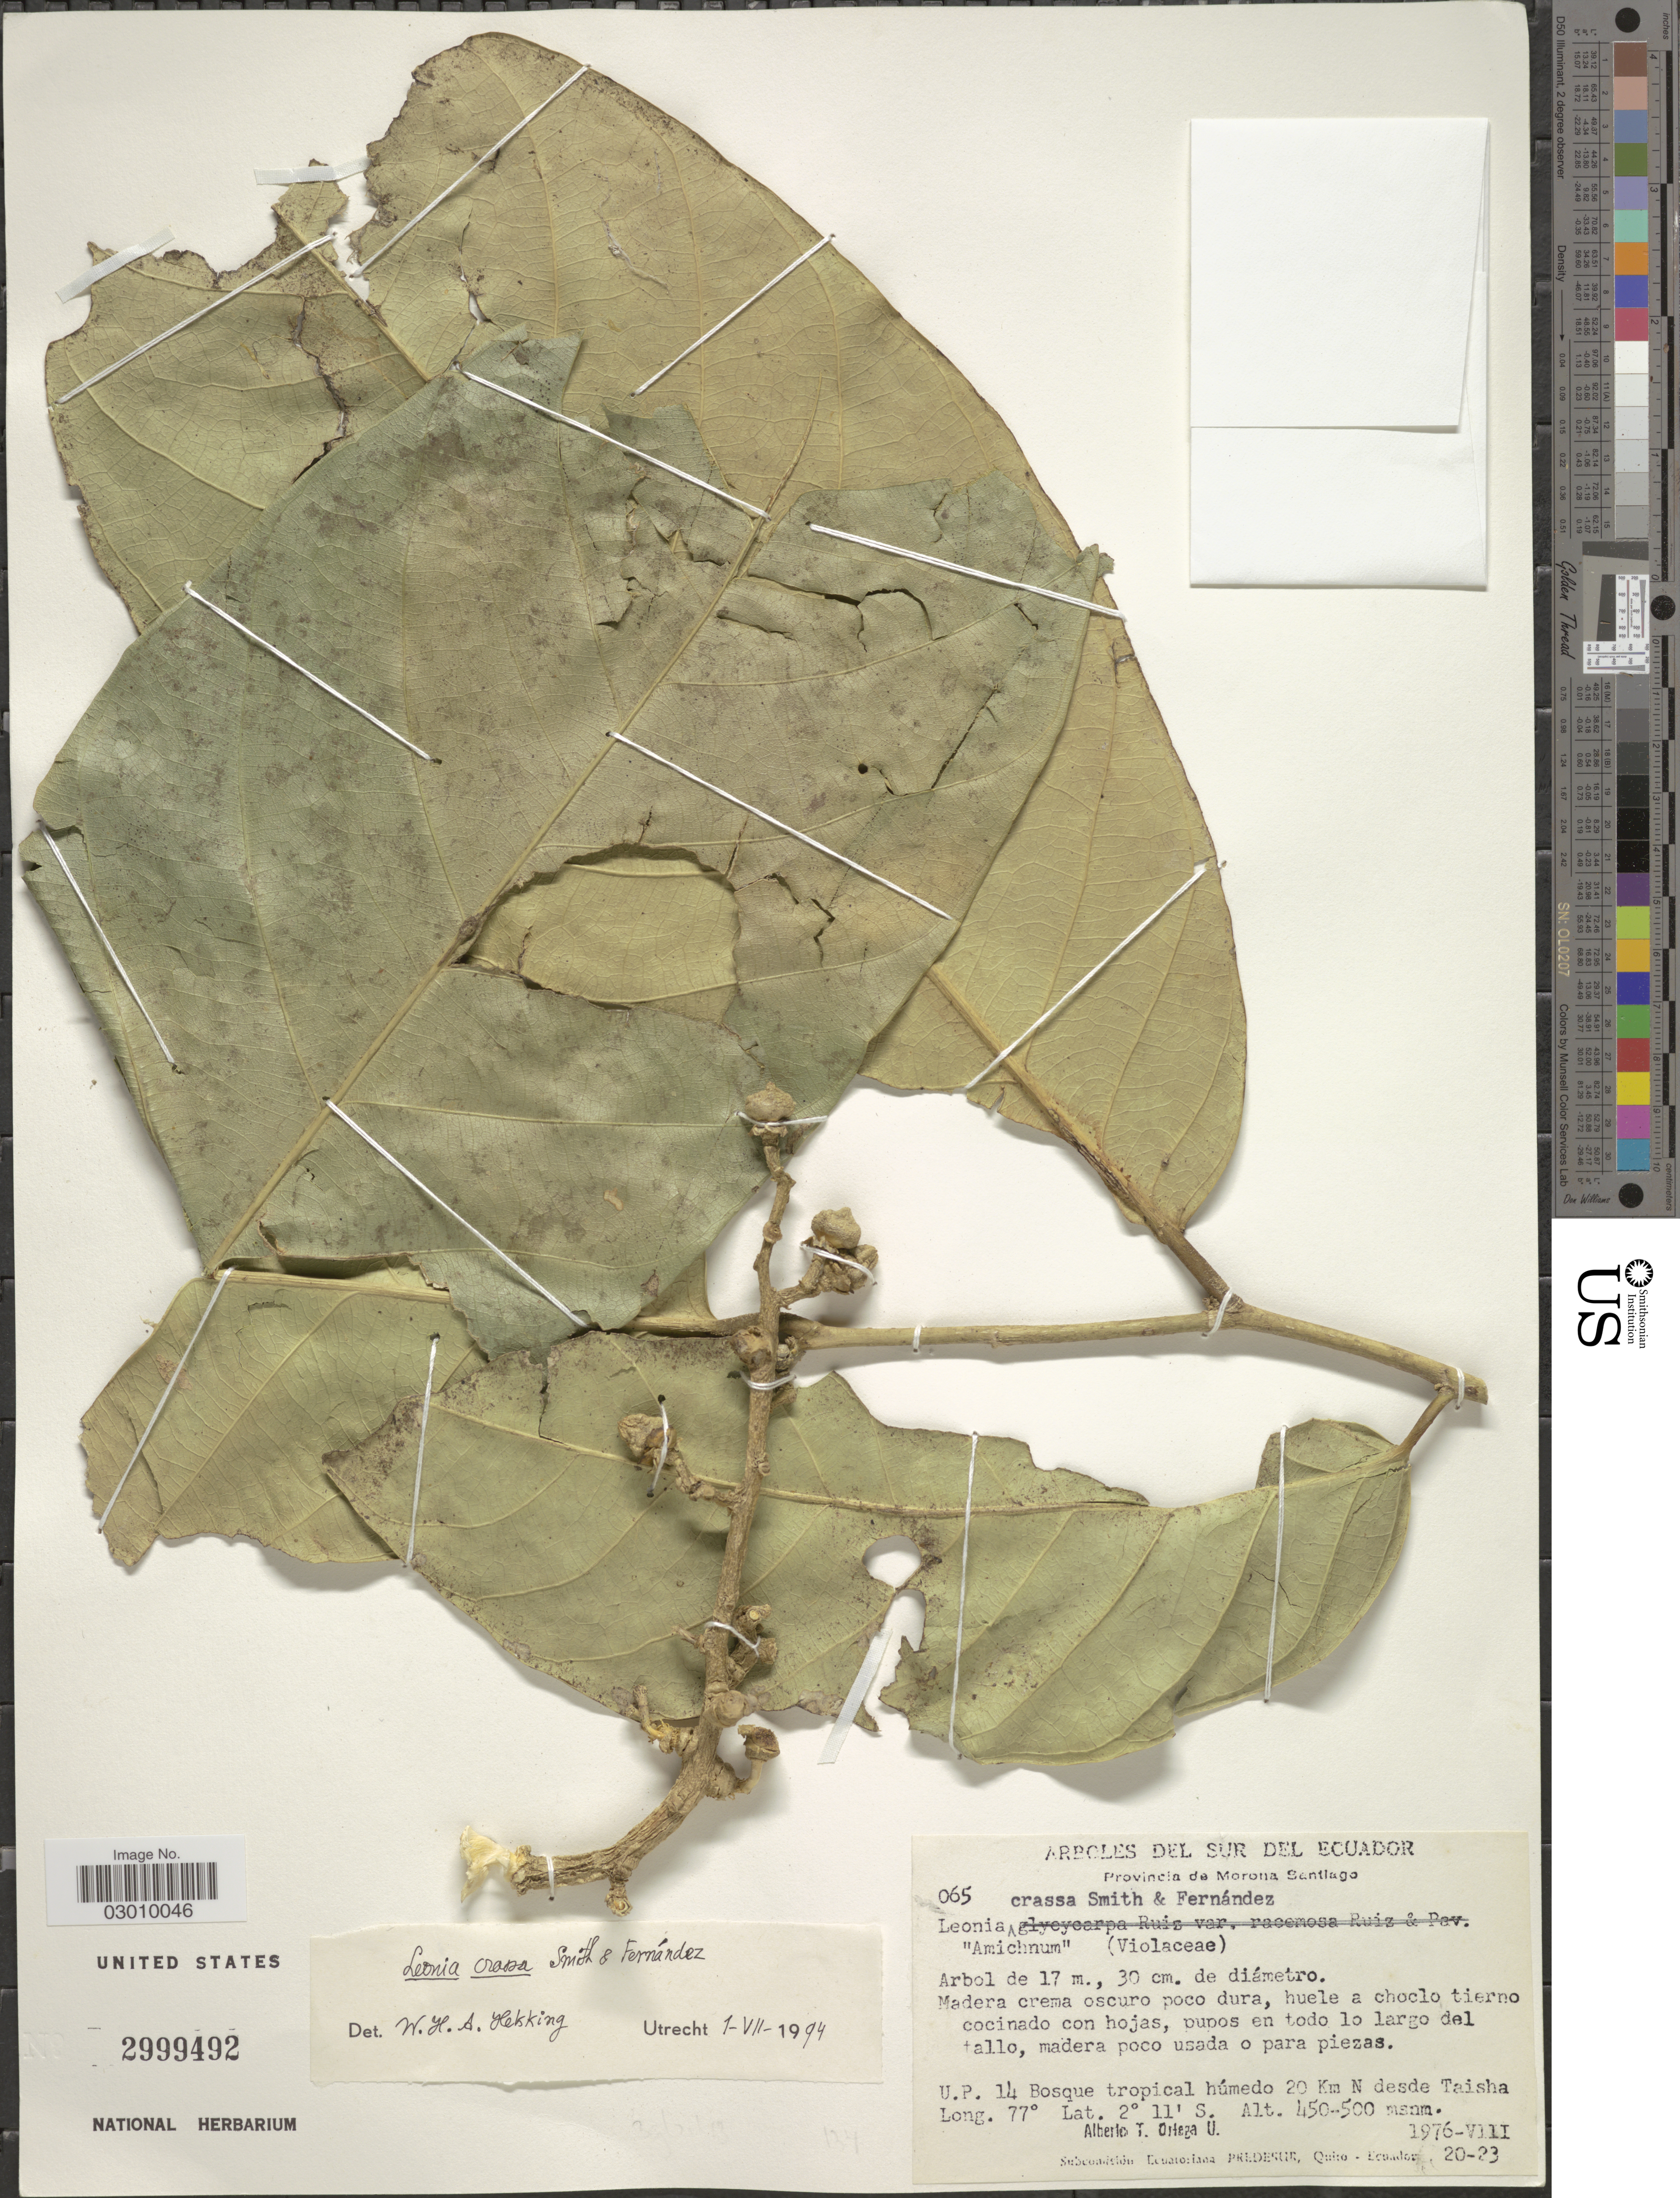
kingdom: Plantae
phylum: Tracheophyta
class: Magnoliopsida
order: Malpighiales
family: Violaceae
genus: Leonia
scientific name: Leonia crassa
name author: L.B. Sm. & A. Fernández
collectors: A. T. Ortega U.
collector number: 065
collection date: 1976-08-20/1976-08-23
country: Ecuador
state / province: Morona-Santiago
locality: U.P. 14 Bosque tropical húmedo 20 Km N desde Taisha.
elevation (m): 450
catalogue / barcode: US 2999492